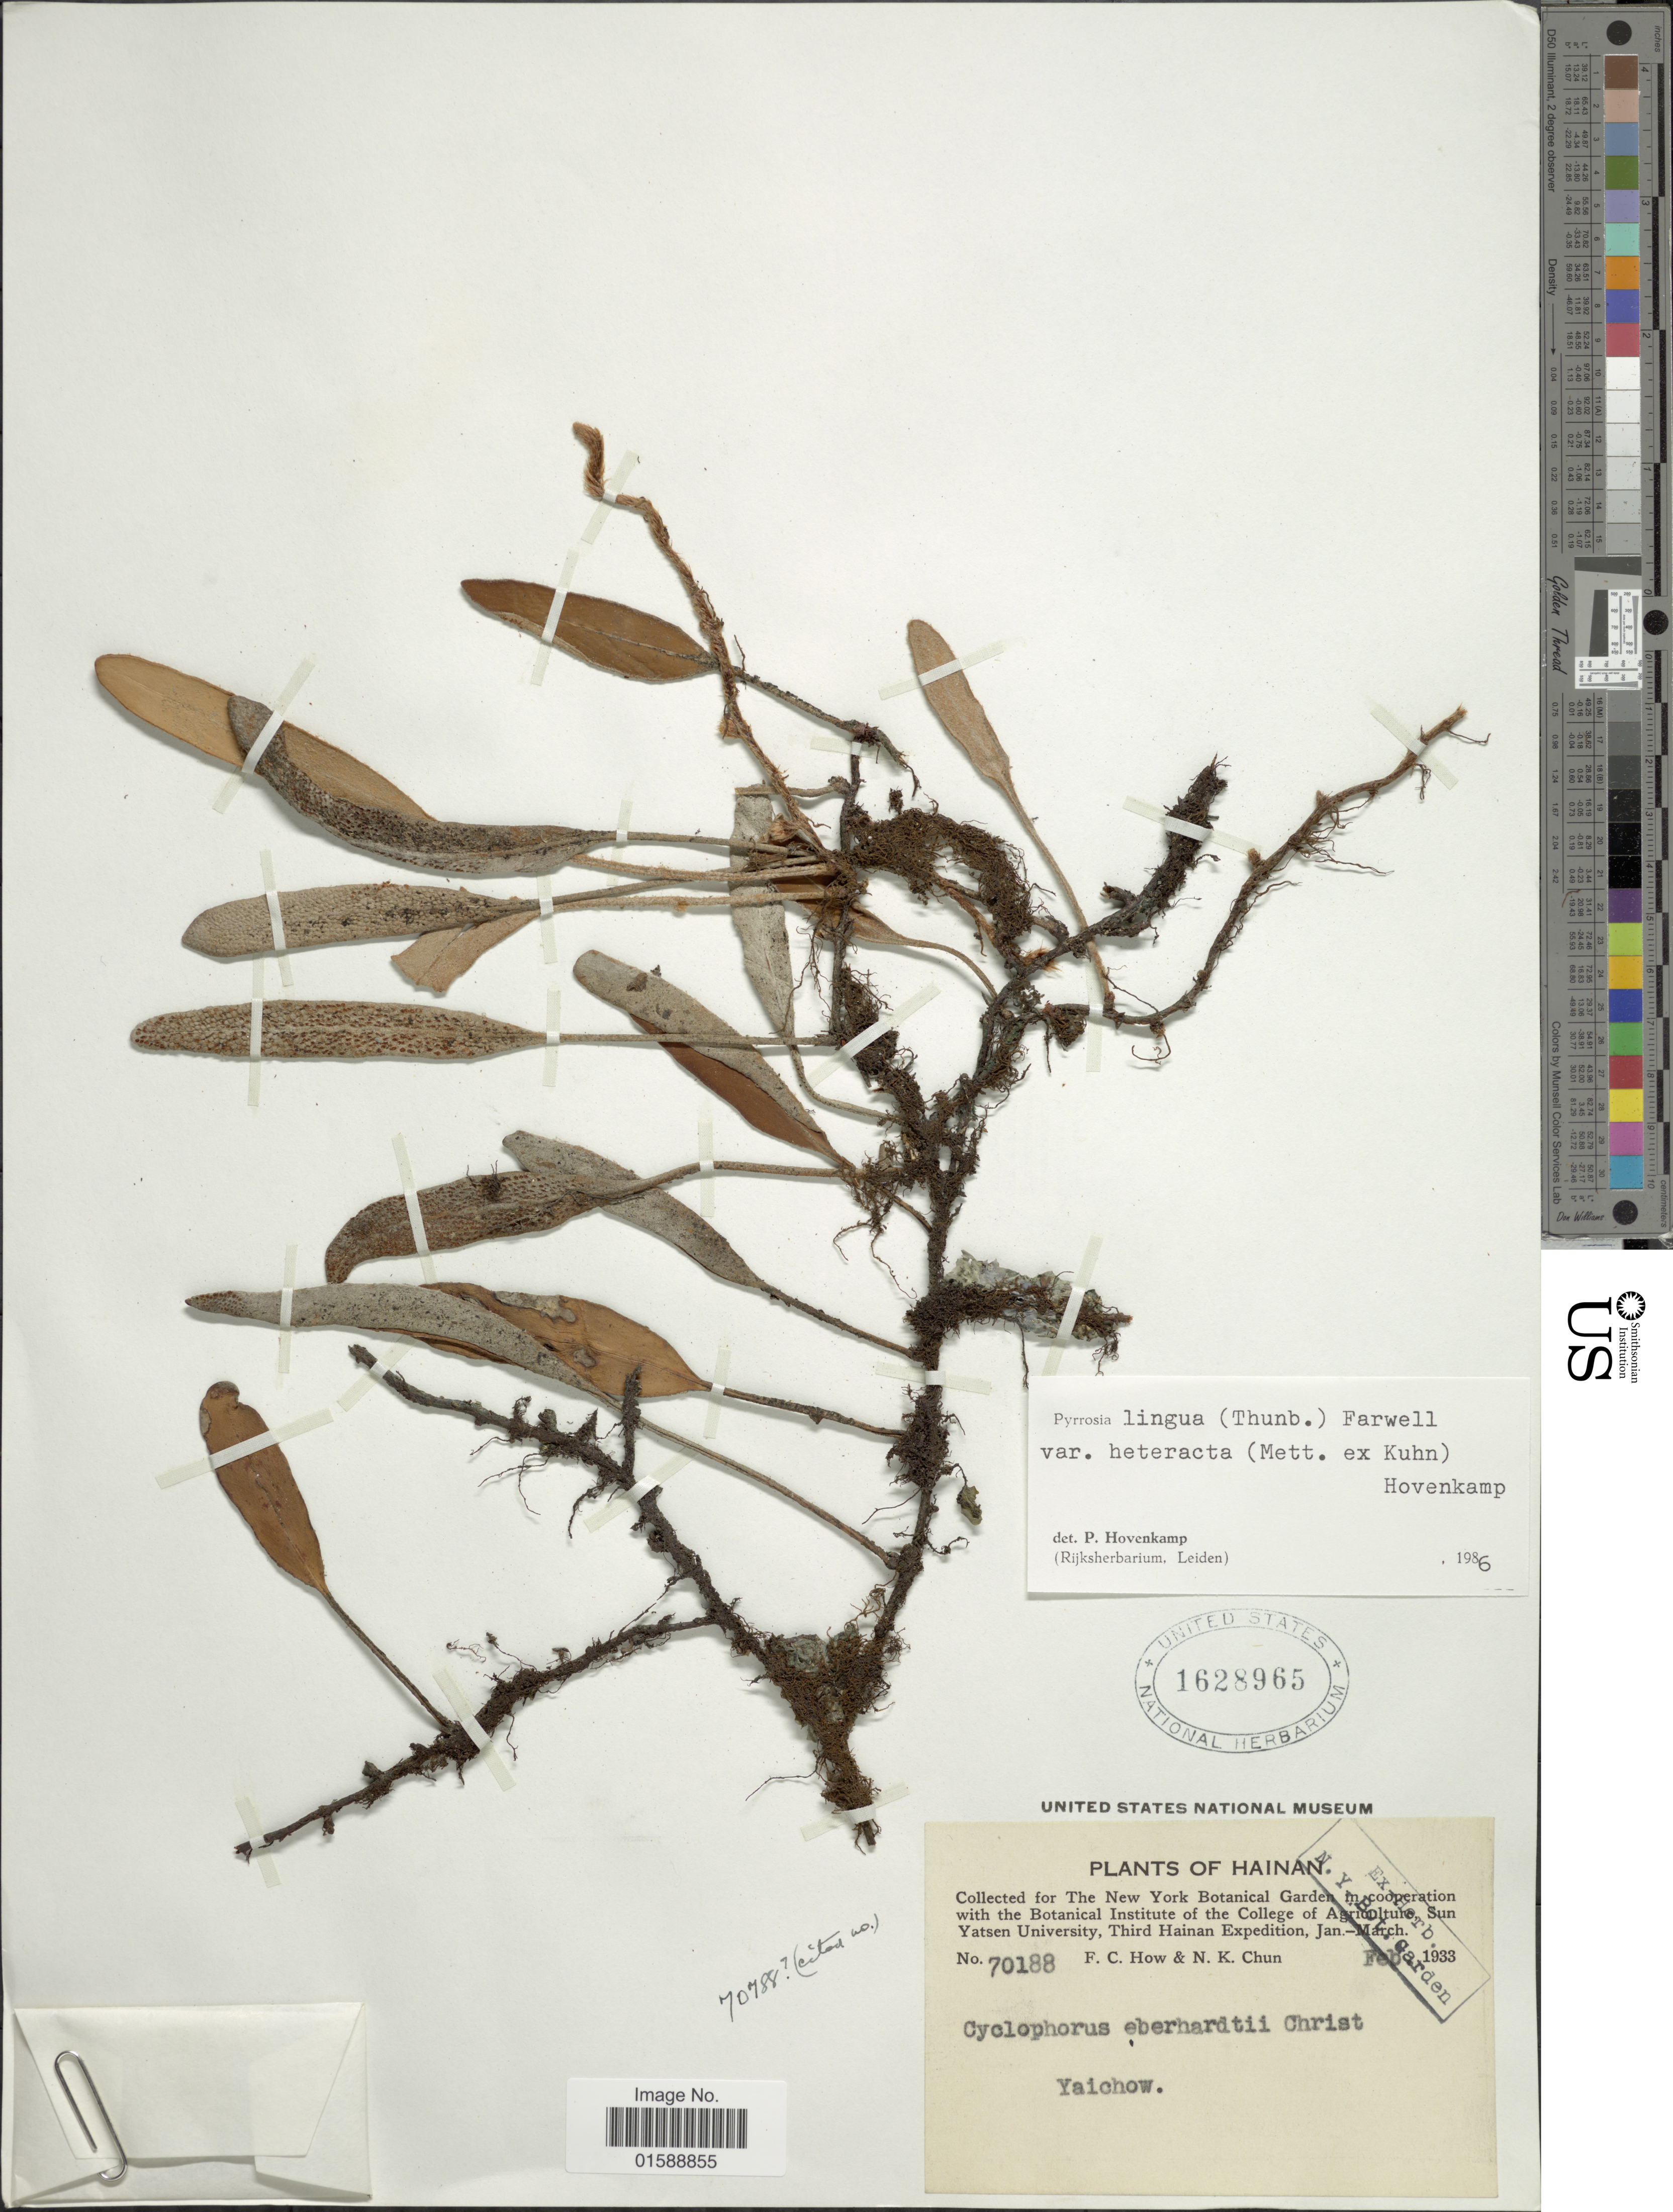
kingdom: Plantae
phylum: Tracheophyta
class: Polypodiopsida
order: Polypodiales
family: Polypodiaceae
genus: Pyrrosia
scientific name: Pyrrosia heteractis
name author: (Mett. ex Kuhn) Ching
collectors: F. C. How & N. K. Chun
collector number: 70188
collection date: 1933-02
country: China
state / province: Hainan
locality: Yaichow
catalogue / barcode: US 1628965